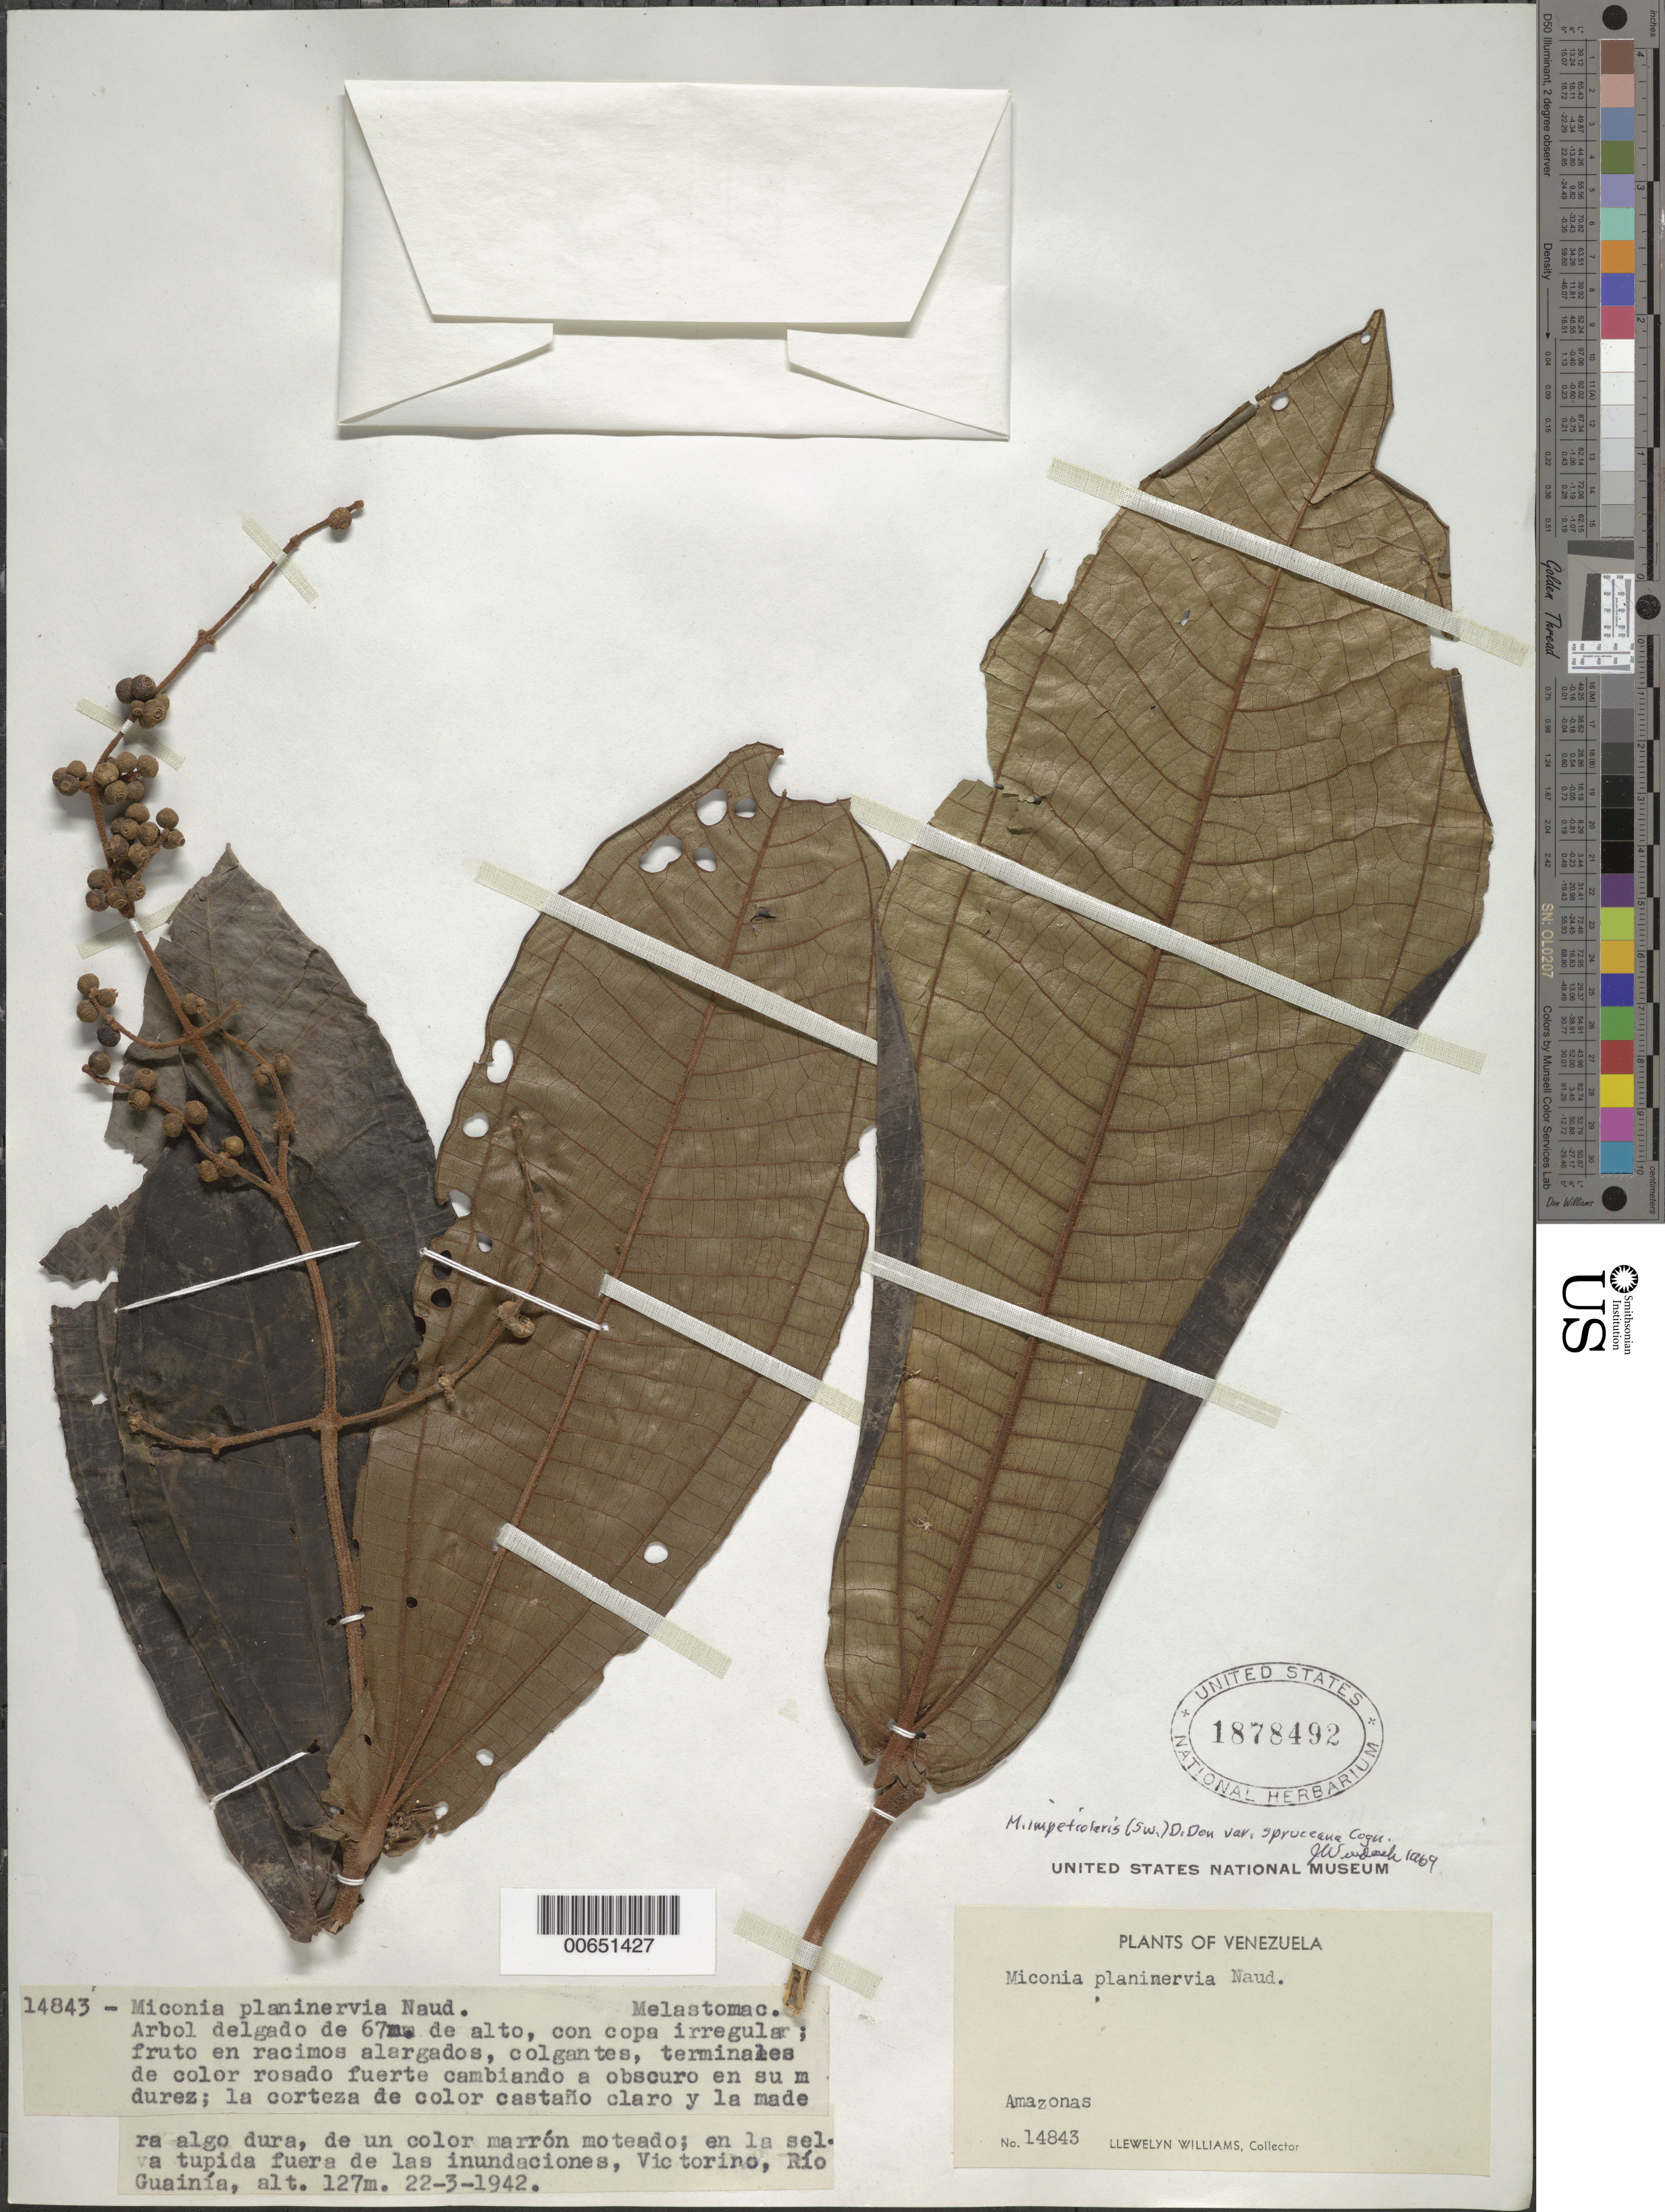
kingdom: Plantae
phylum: Tracheophyta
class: Magnoliopsida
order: Myrtales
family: Melastomataceae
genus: Miconia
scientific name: Miconia impetiolaris var. spruceana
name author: Cogn.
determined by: Wurdack, John J., (US), US (UNITED STATES)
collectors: Ll. Williams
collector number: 14843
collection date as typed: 22-Mar-42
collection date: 1942-03-22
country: Venezuela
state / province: Amazonas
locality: Victorino, Río Guainía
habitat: Selva tupida fuera de las inundaciones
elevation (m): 127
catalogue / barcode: US 1878492